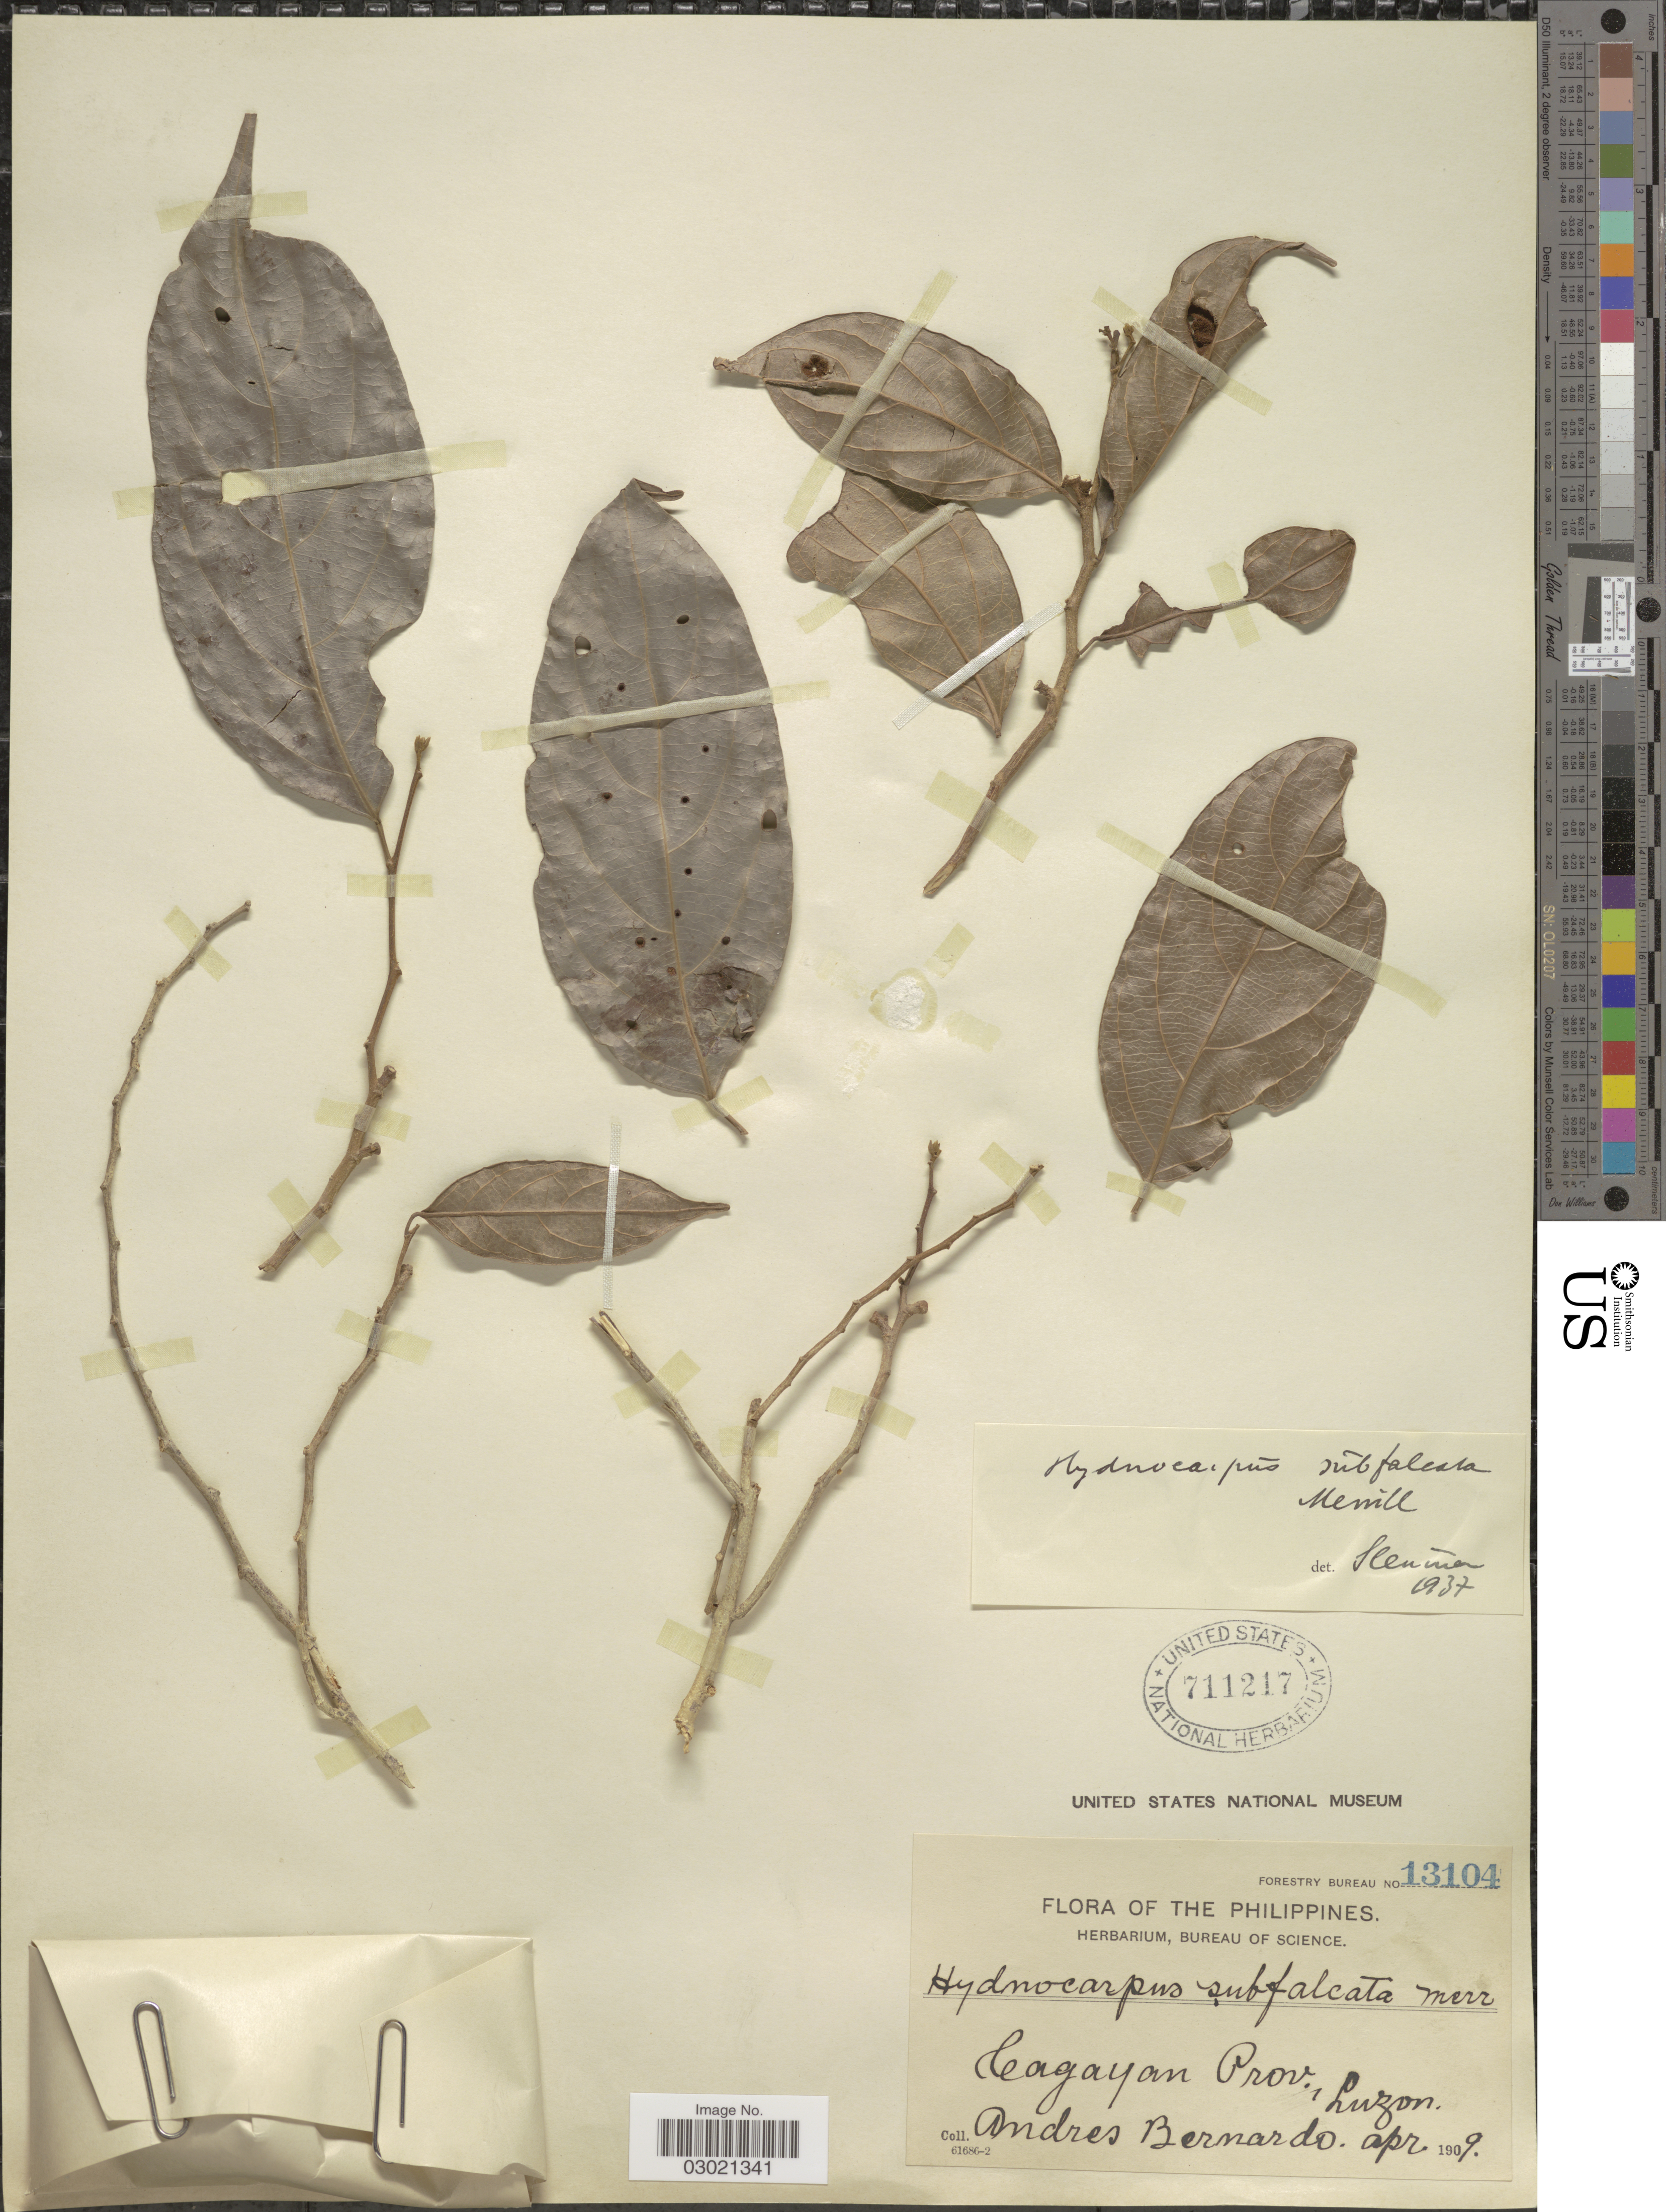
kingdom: Plantae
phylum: Tracheophyta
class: Magnoliopsida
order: Malpighiales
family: Achariaceae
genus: Hydnocarpus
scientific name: Hydnocarpus subfalcatus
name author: Merr.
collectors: A. Bernardo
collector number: Forestry Bureau 13104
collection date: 1909-04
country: Philippines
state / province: Cagayan Valley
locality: Cagayan Prov., Luzon.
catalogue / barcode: US 711217